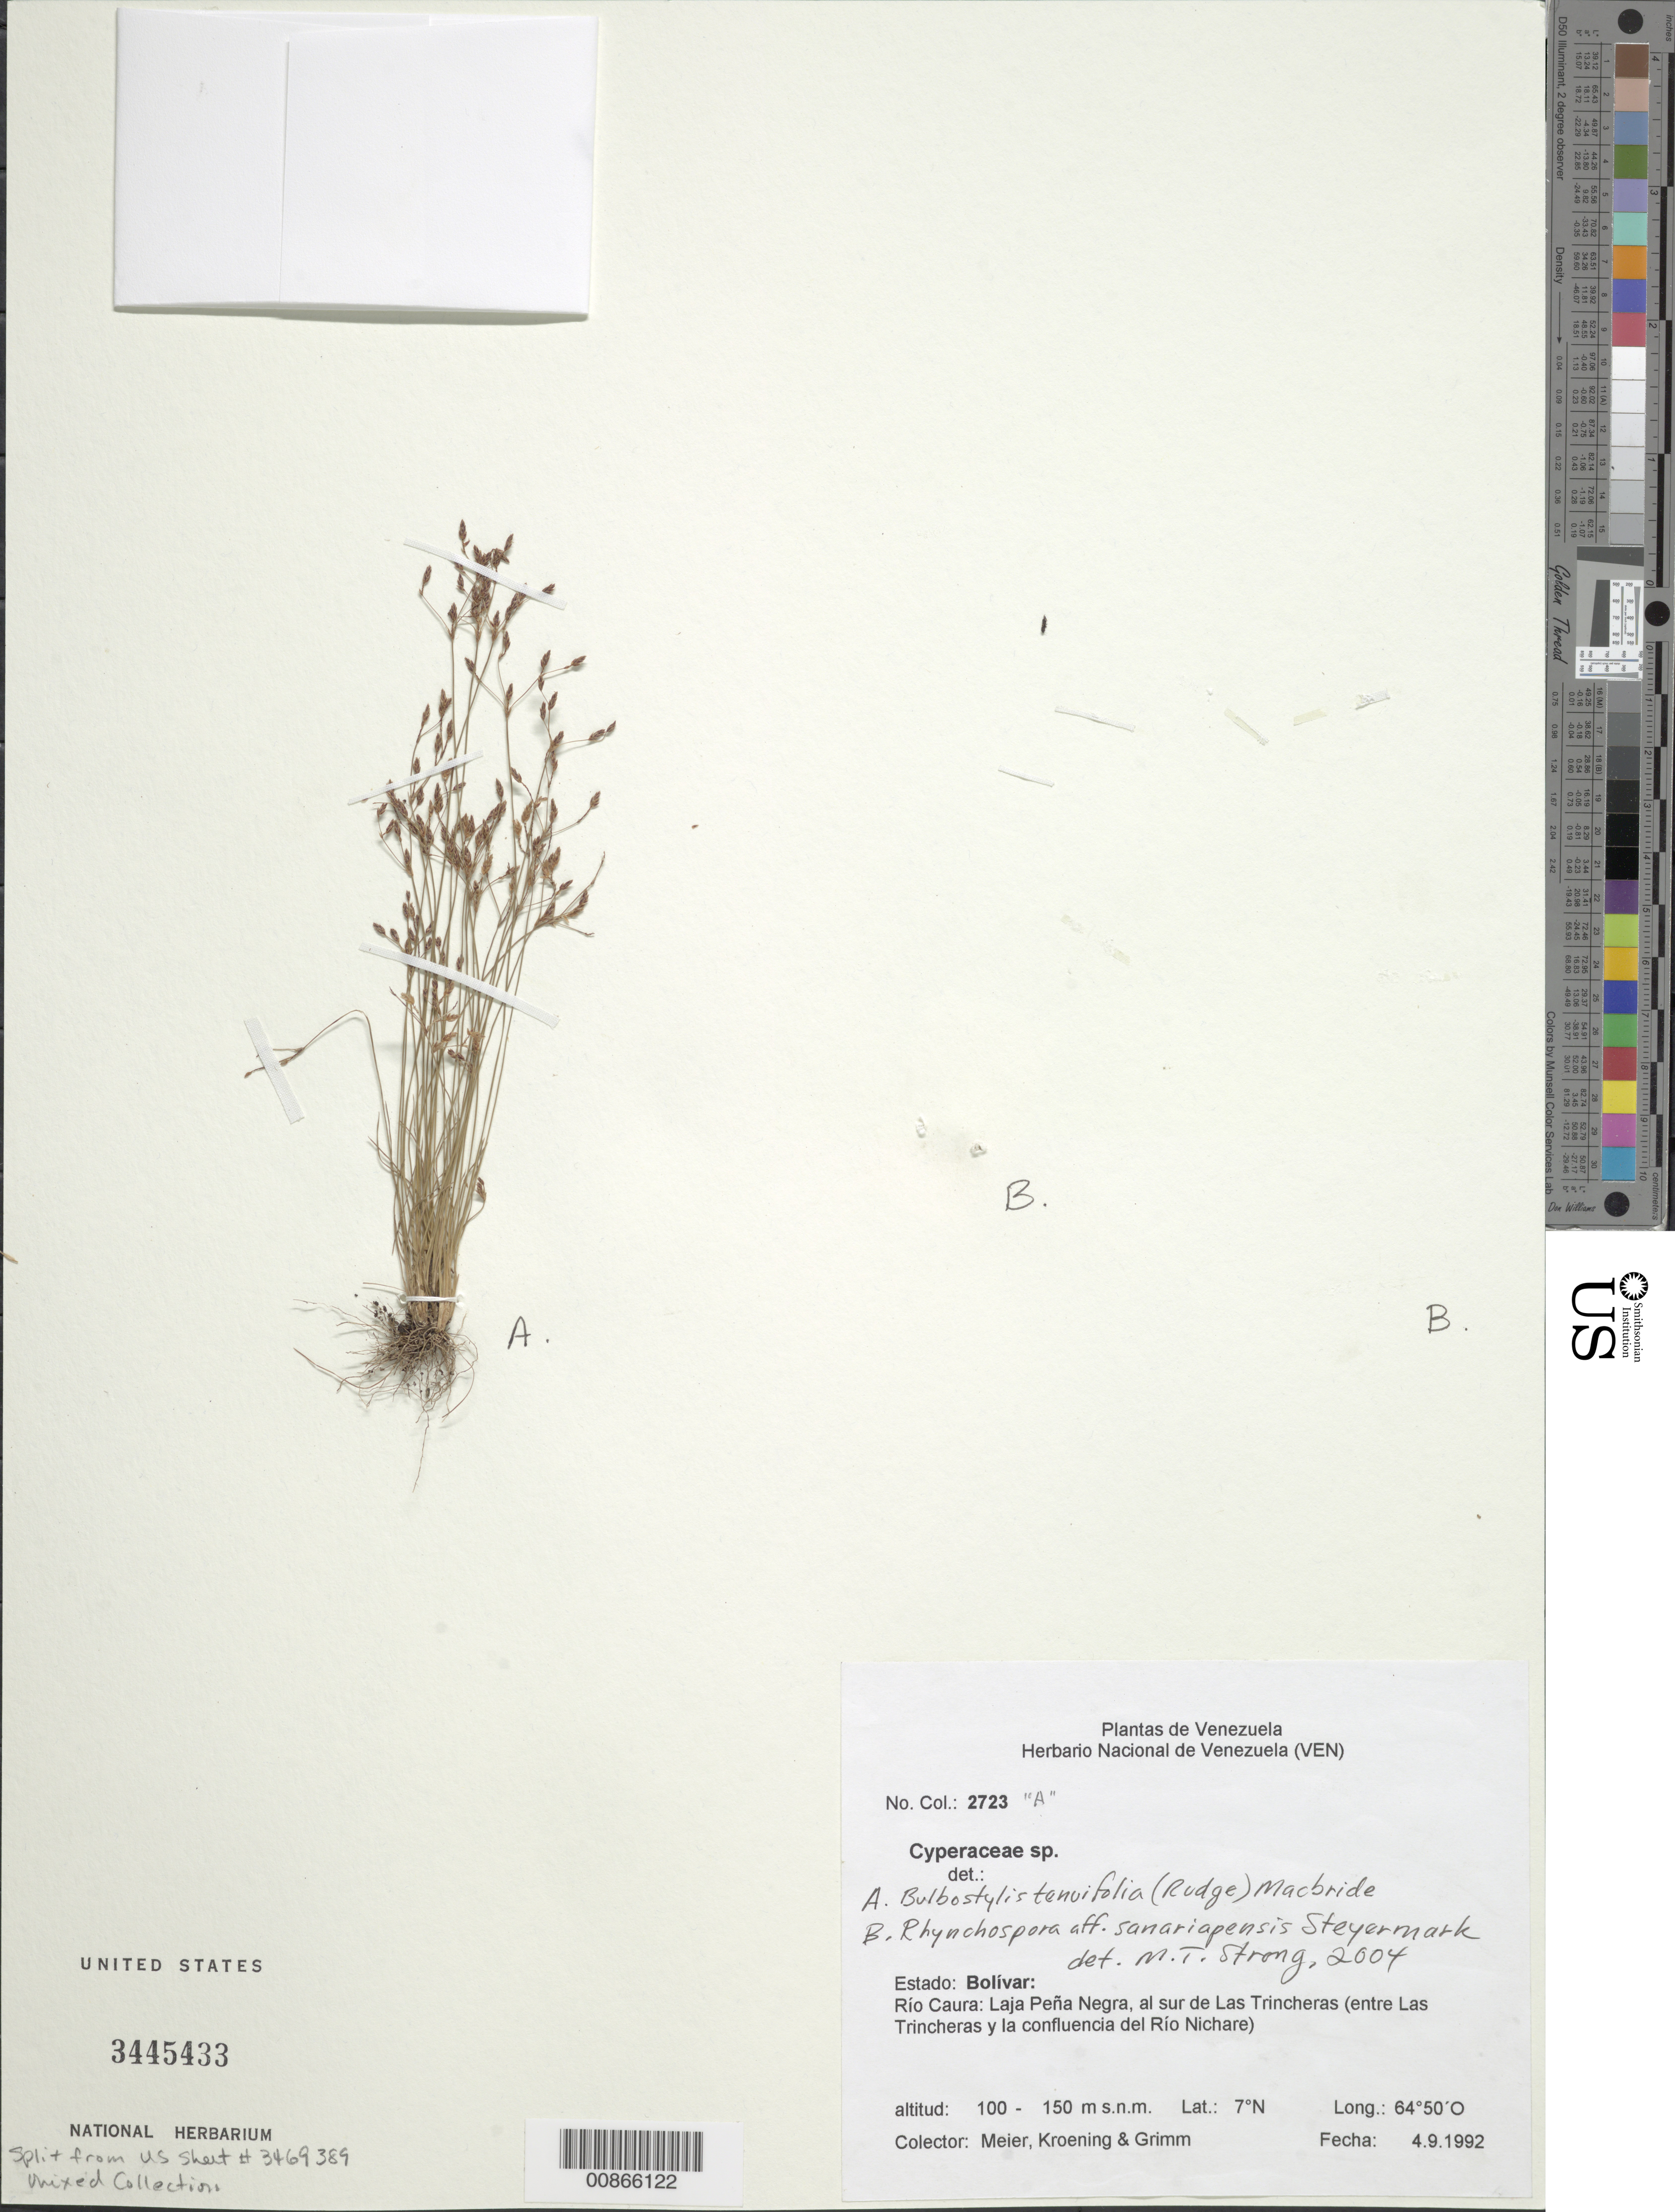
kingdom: Plantae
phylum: Tracheophyta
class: Liliopsida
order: Poales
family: Cyperaceae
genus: Bulbostylis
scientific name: Bulbostylis tenuifolia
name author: (Rudge) J.F. Macbr.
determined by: Strong, M. T., (US), Smithsonian Institution - National Museum of Natural History (UNITED STATES)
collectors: W. Meier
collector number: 2723 A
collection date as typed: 4-Sep-92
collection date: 1992-09-04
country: Venezuela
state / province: Bolívar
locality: Río Caura, laja Peña Negra, between Las Trincheras and la confluencia del Río Nichare, sur de Las Trincheras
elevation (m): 100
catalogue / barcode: US 3445433